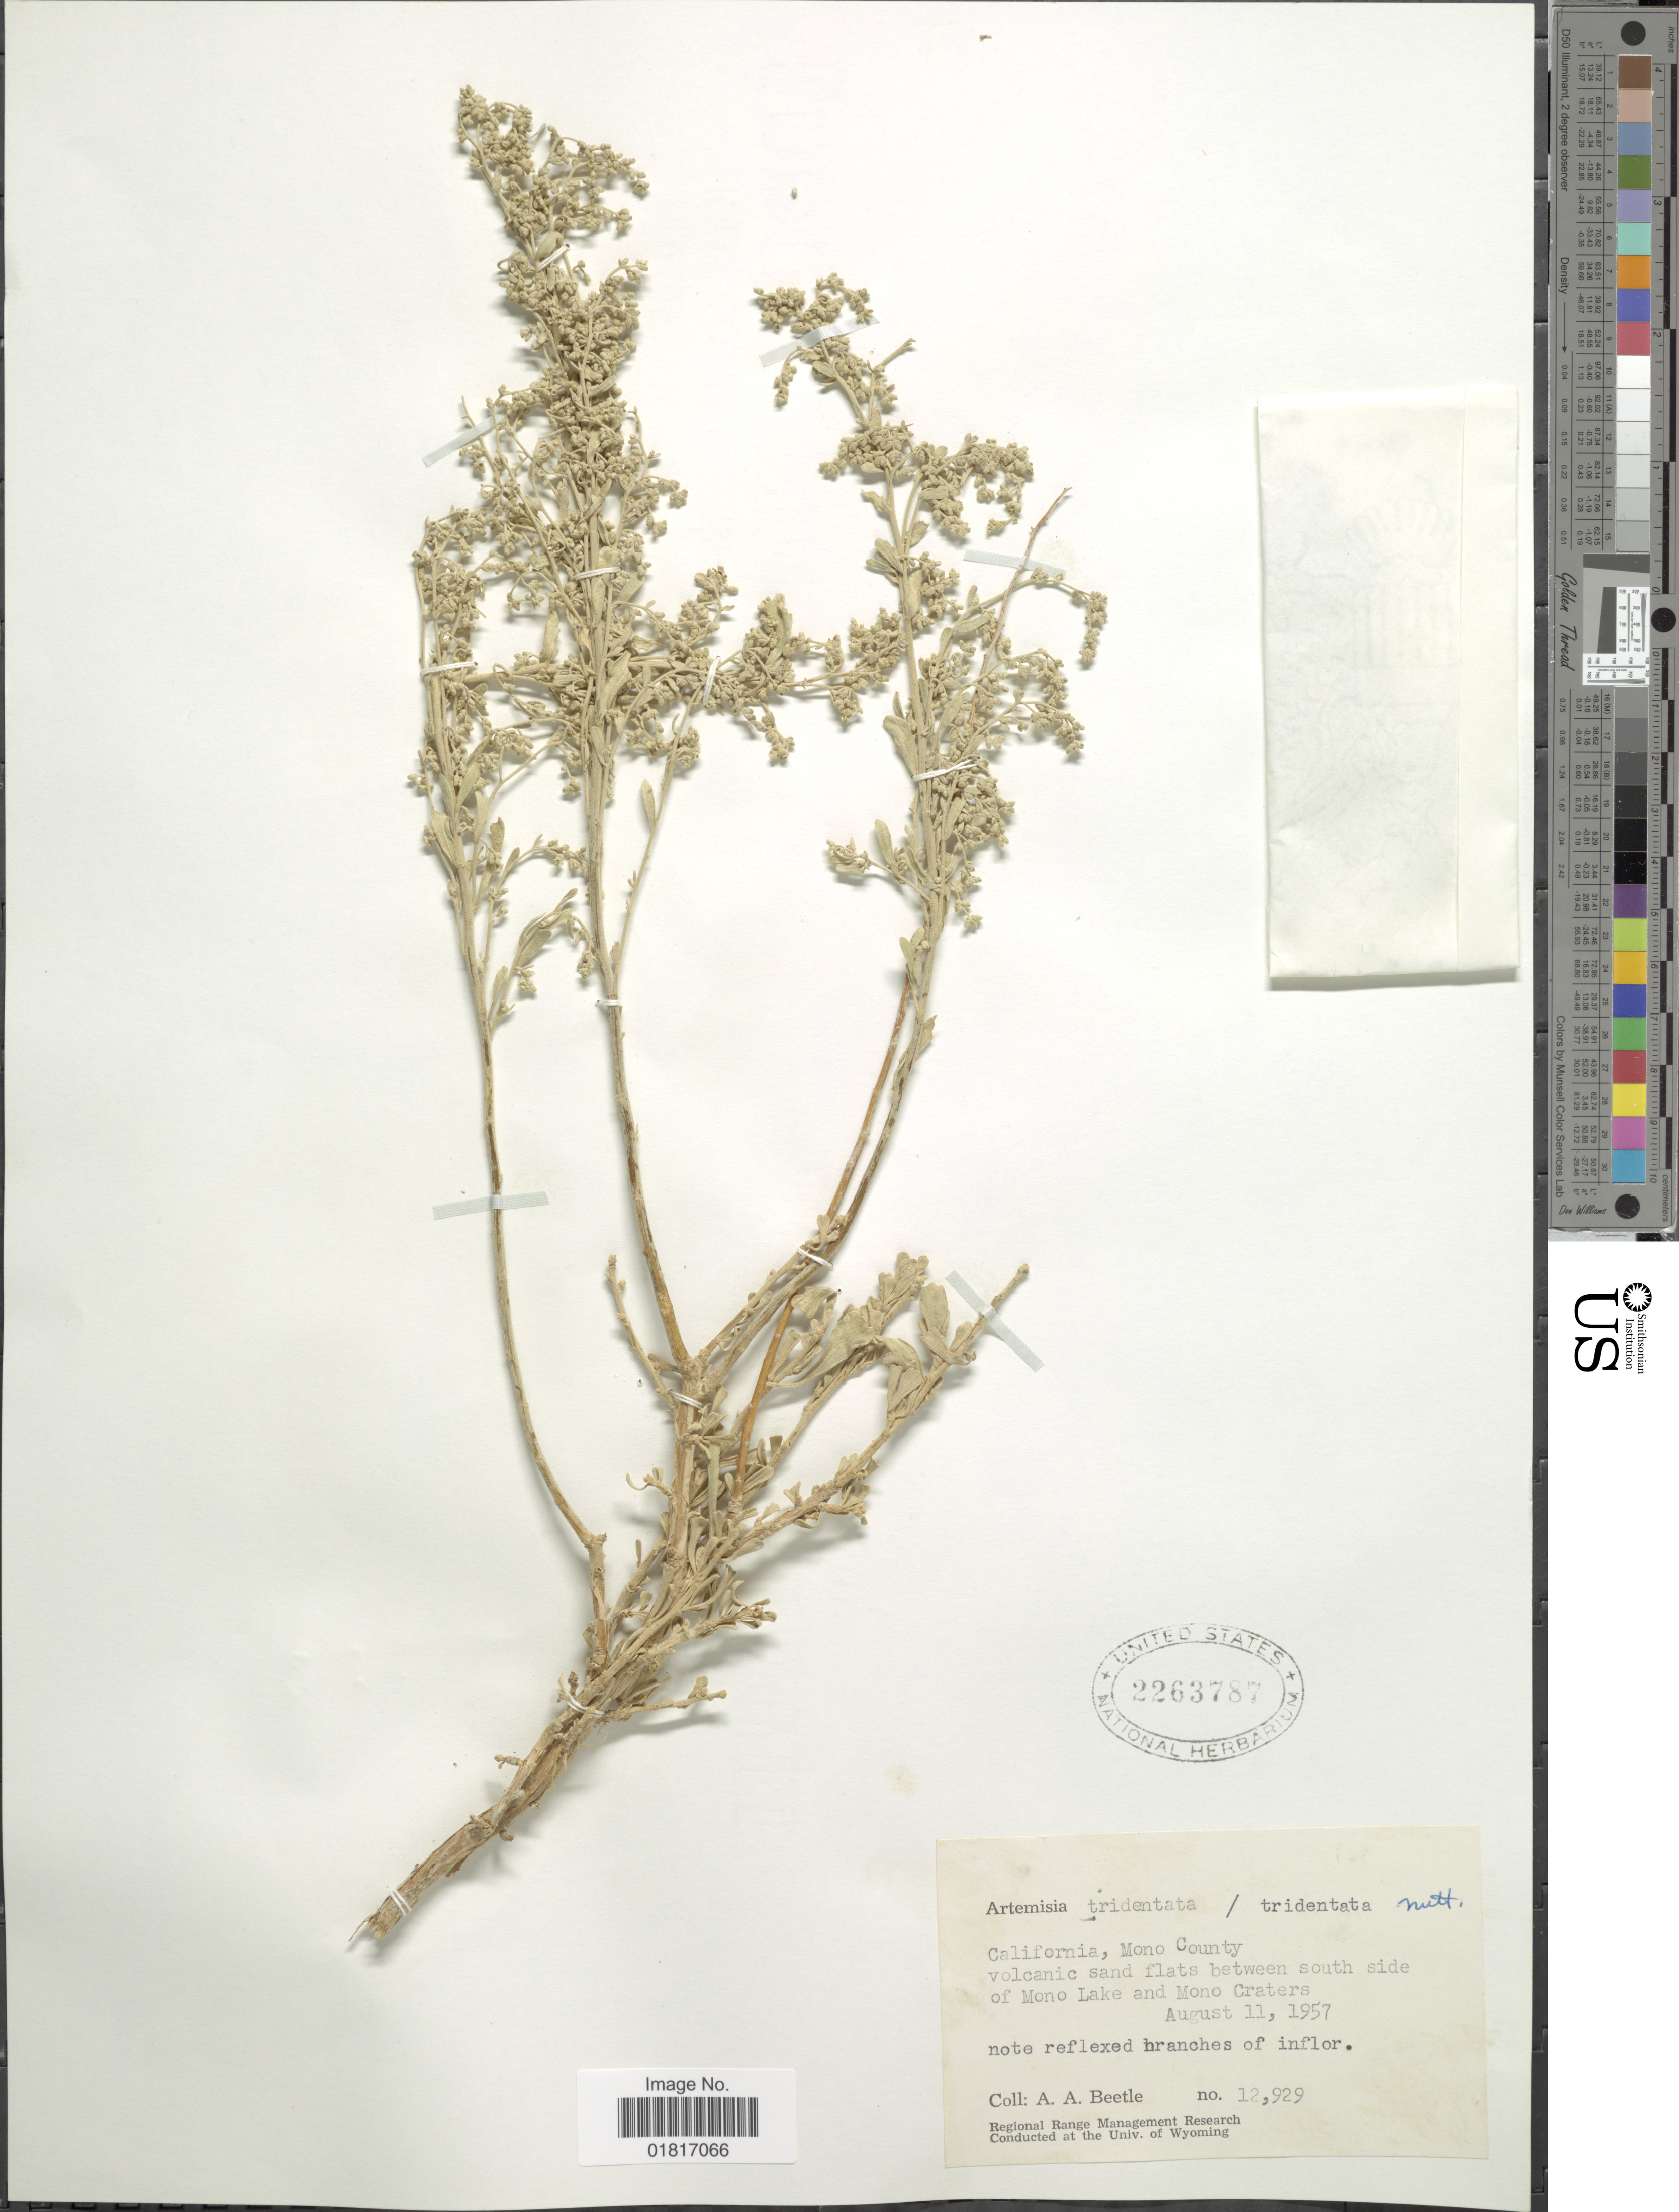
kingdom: Plantae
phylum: Tracheophyta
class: Magnoliopsida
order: Asterales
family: Asteraceae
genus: Artemisia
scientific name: Artemisia tridentata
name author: Nutt.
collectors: A. A. Beetle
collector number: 12929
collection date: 1957-08-11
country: United States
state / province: California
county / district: Mono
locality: Mono County volcanic sand flats between south side of Mono Lake and Mono Craters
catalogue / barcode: US 2263787